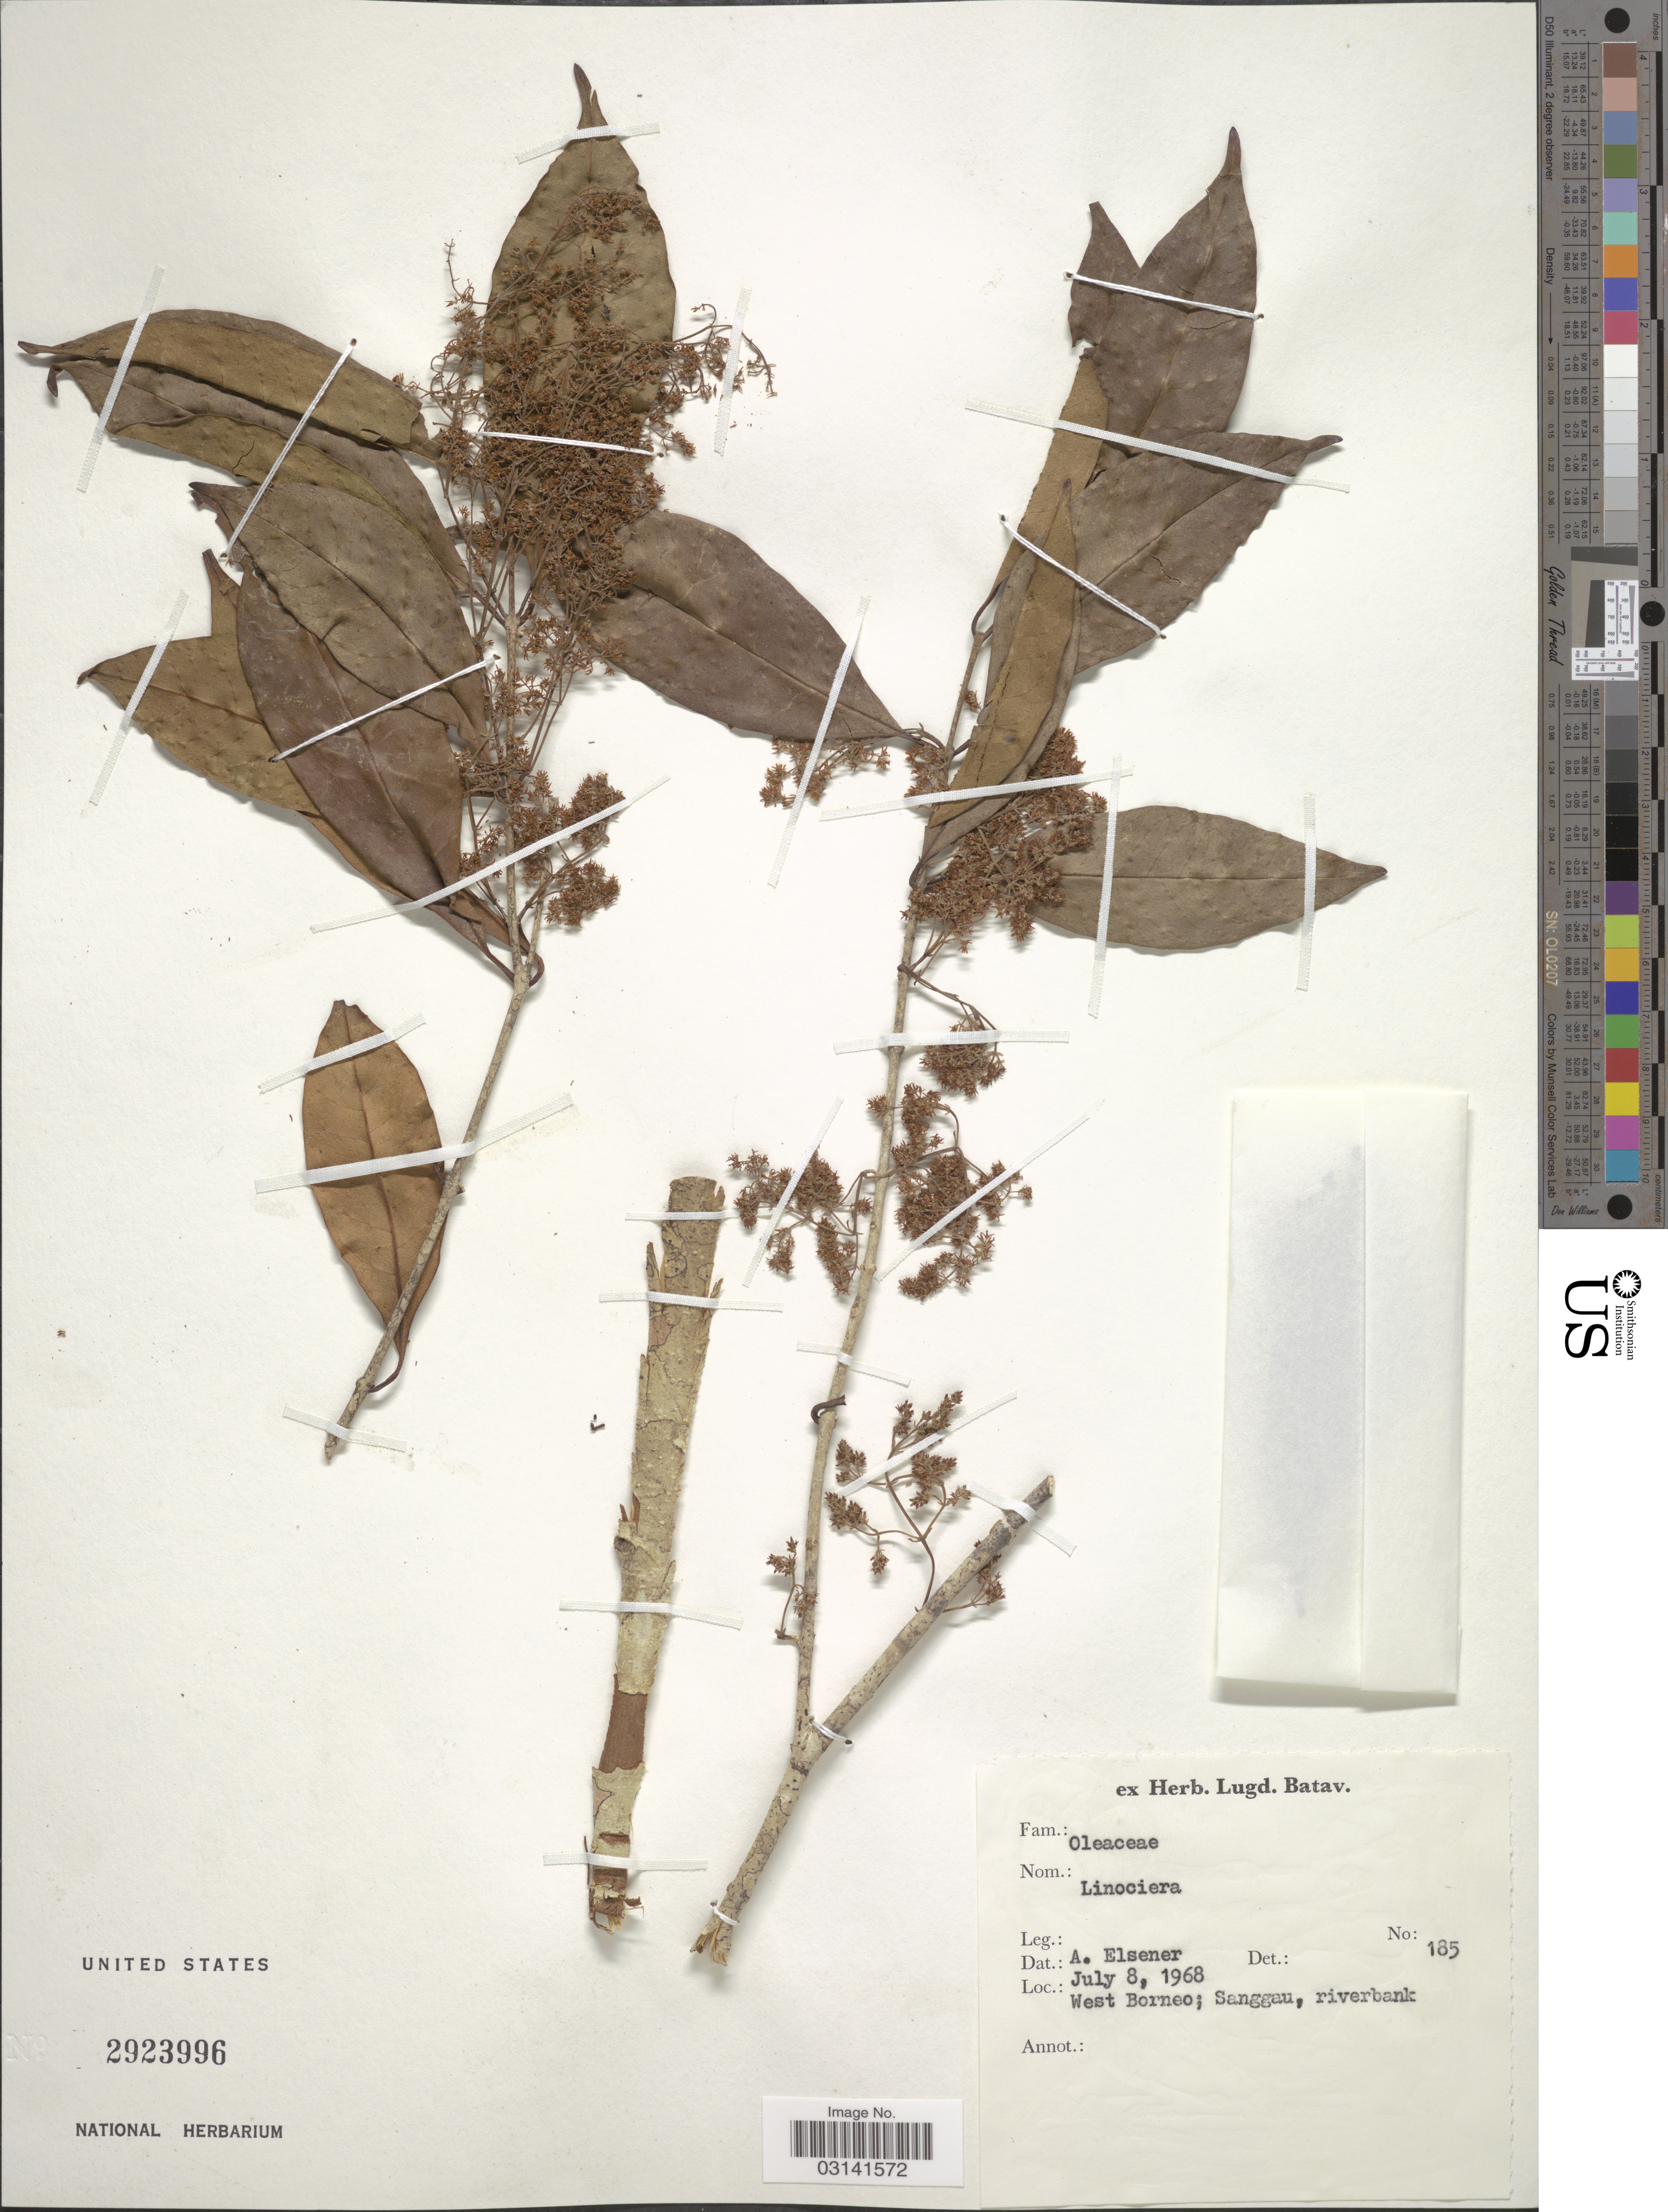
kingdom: Plantae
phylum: Tracheophyta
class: Magnoliopsida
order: Lamiales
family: Oleaceae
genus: Linociera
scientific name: Linociera sp.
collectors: A. Elsener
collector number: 185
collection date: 1968-07-08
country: Indonesia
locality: West Borneo; Sanggau, riverbank.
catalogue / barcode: US 2923996